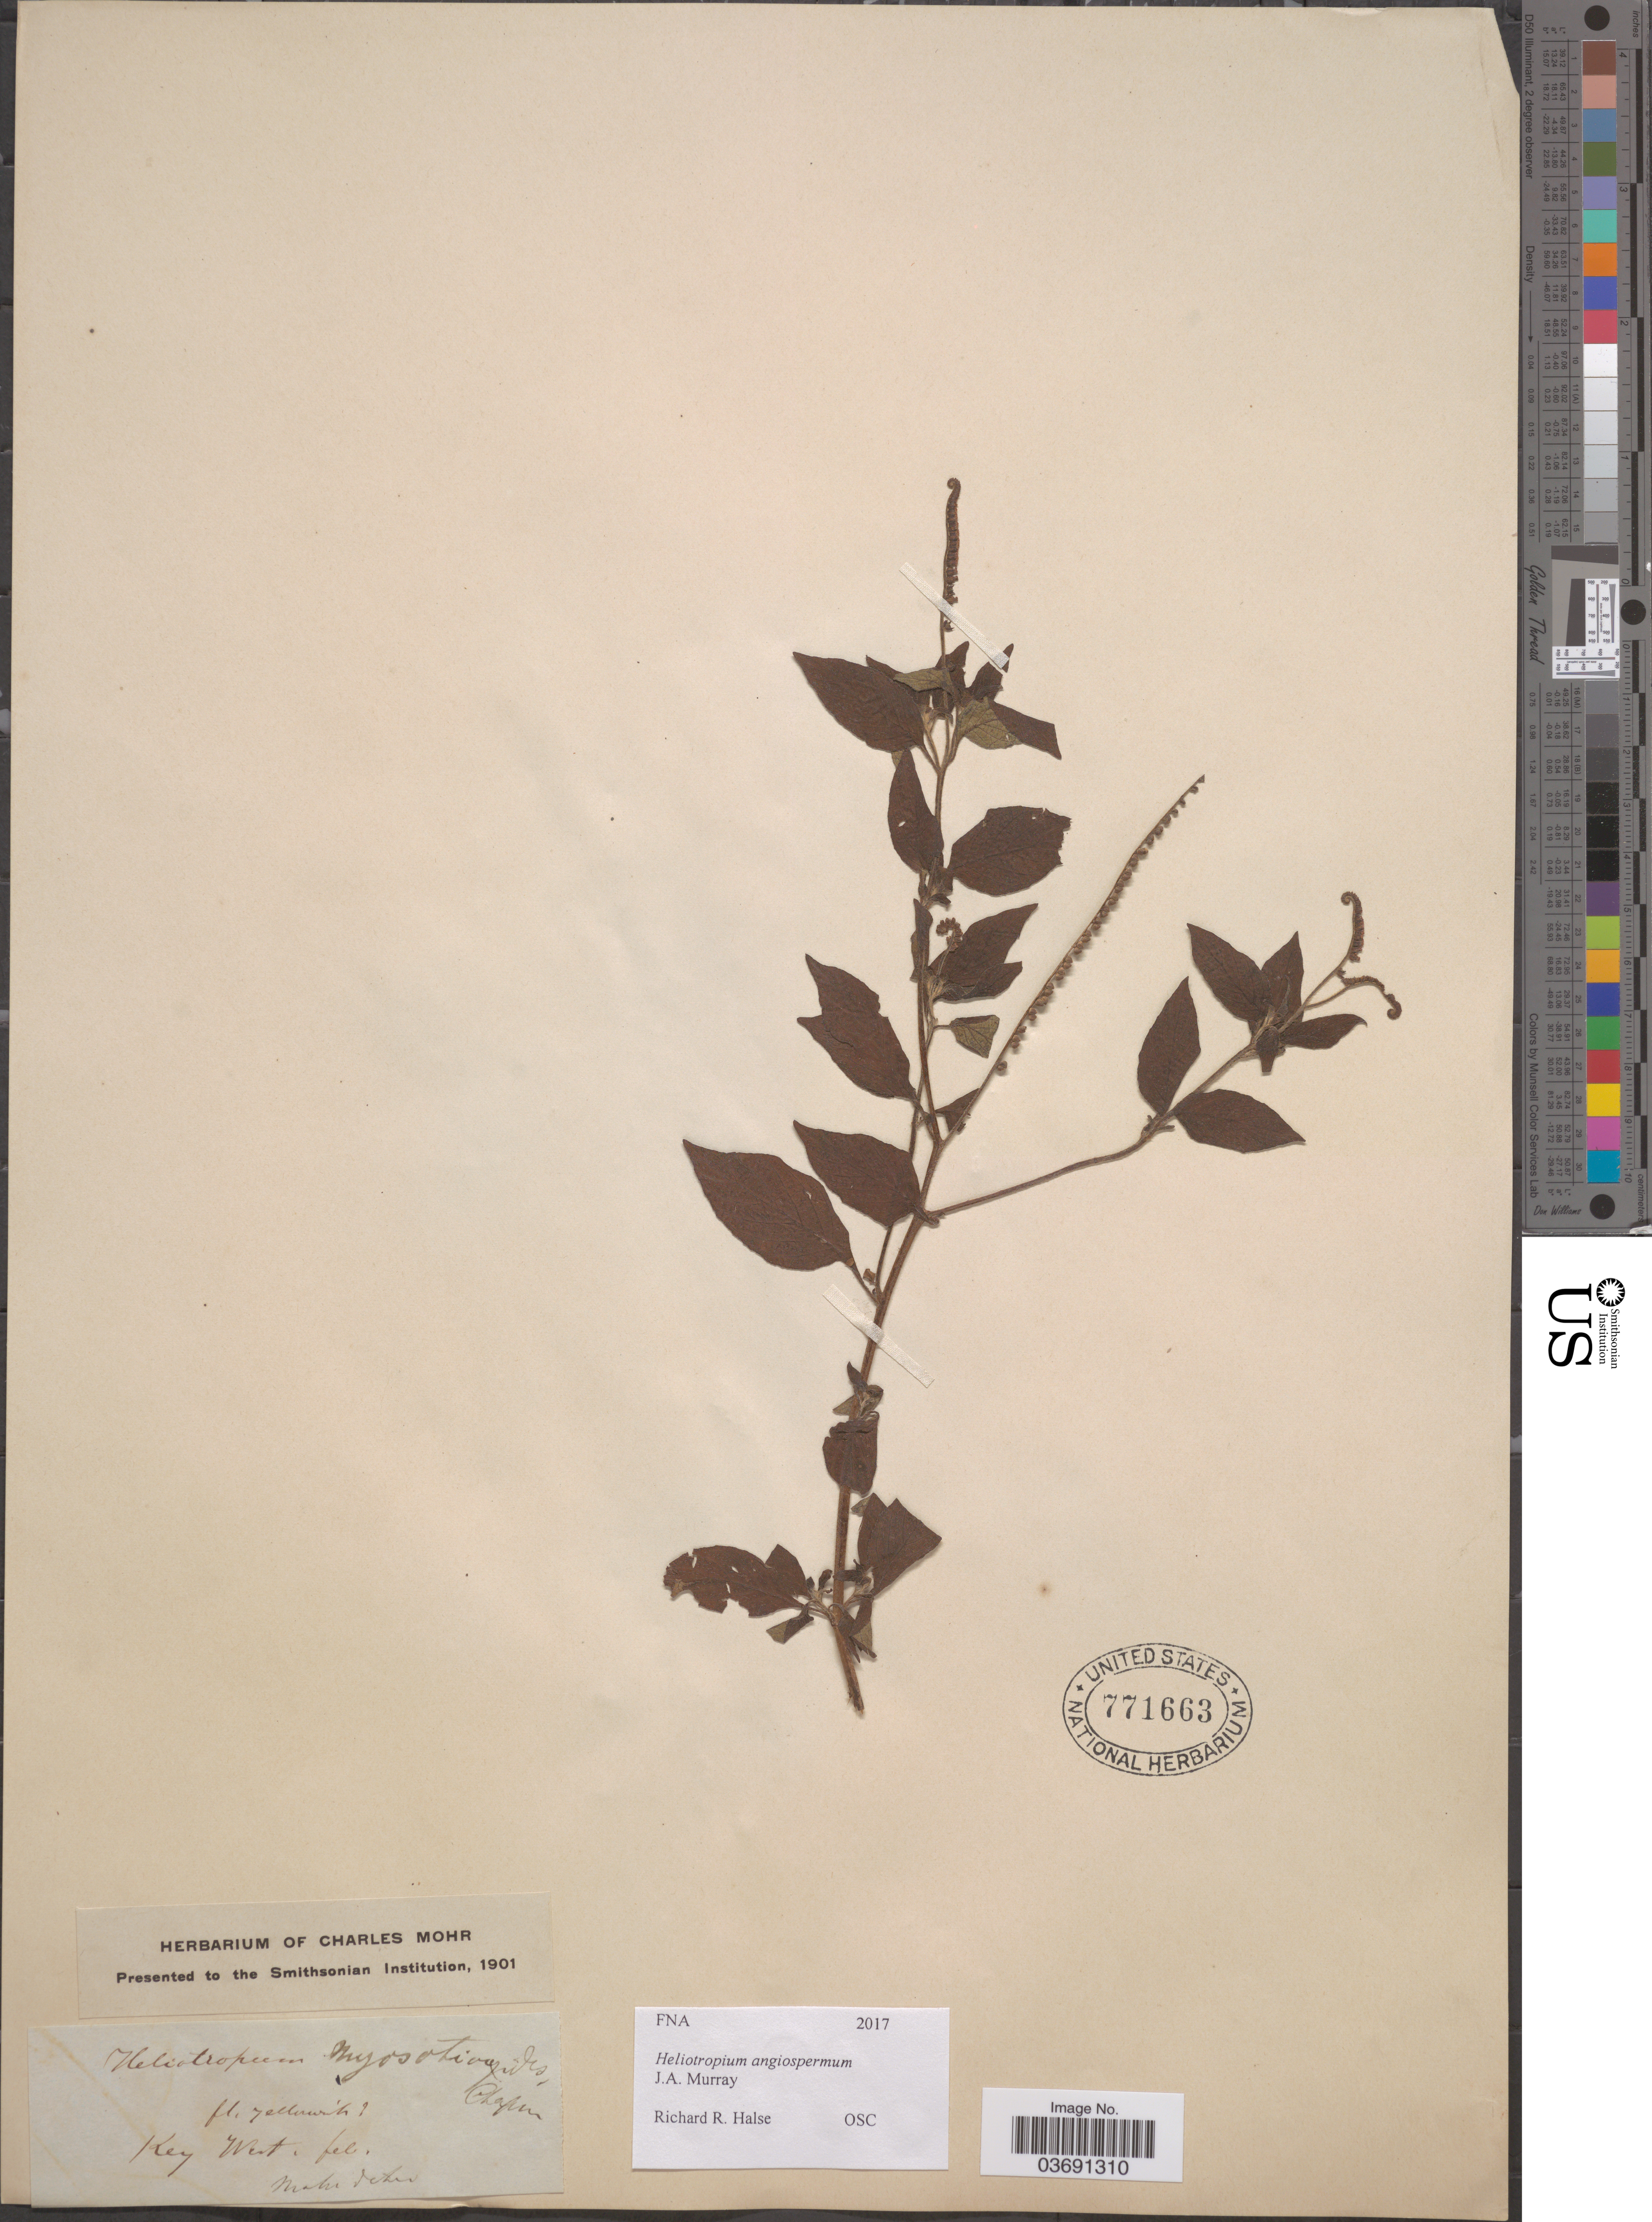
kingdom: Plantae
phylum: Tracheophyta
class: Magnoliopsida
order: Boraginales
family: Heliotropiaceae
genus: Heliotropium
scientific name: Heliotropium angiospermum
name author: Murray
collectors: Mohr, C. T. (herbarium)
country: United States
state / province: Florida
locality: Key West.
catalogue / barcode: US 771663